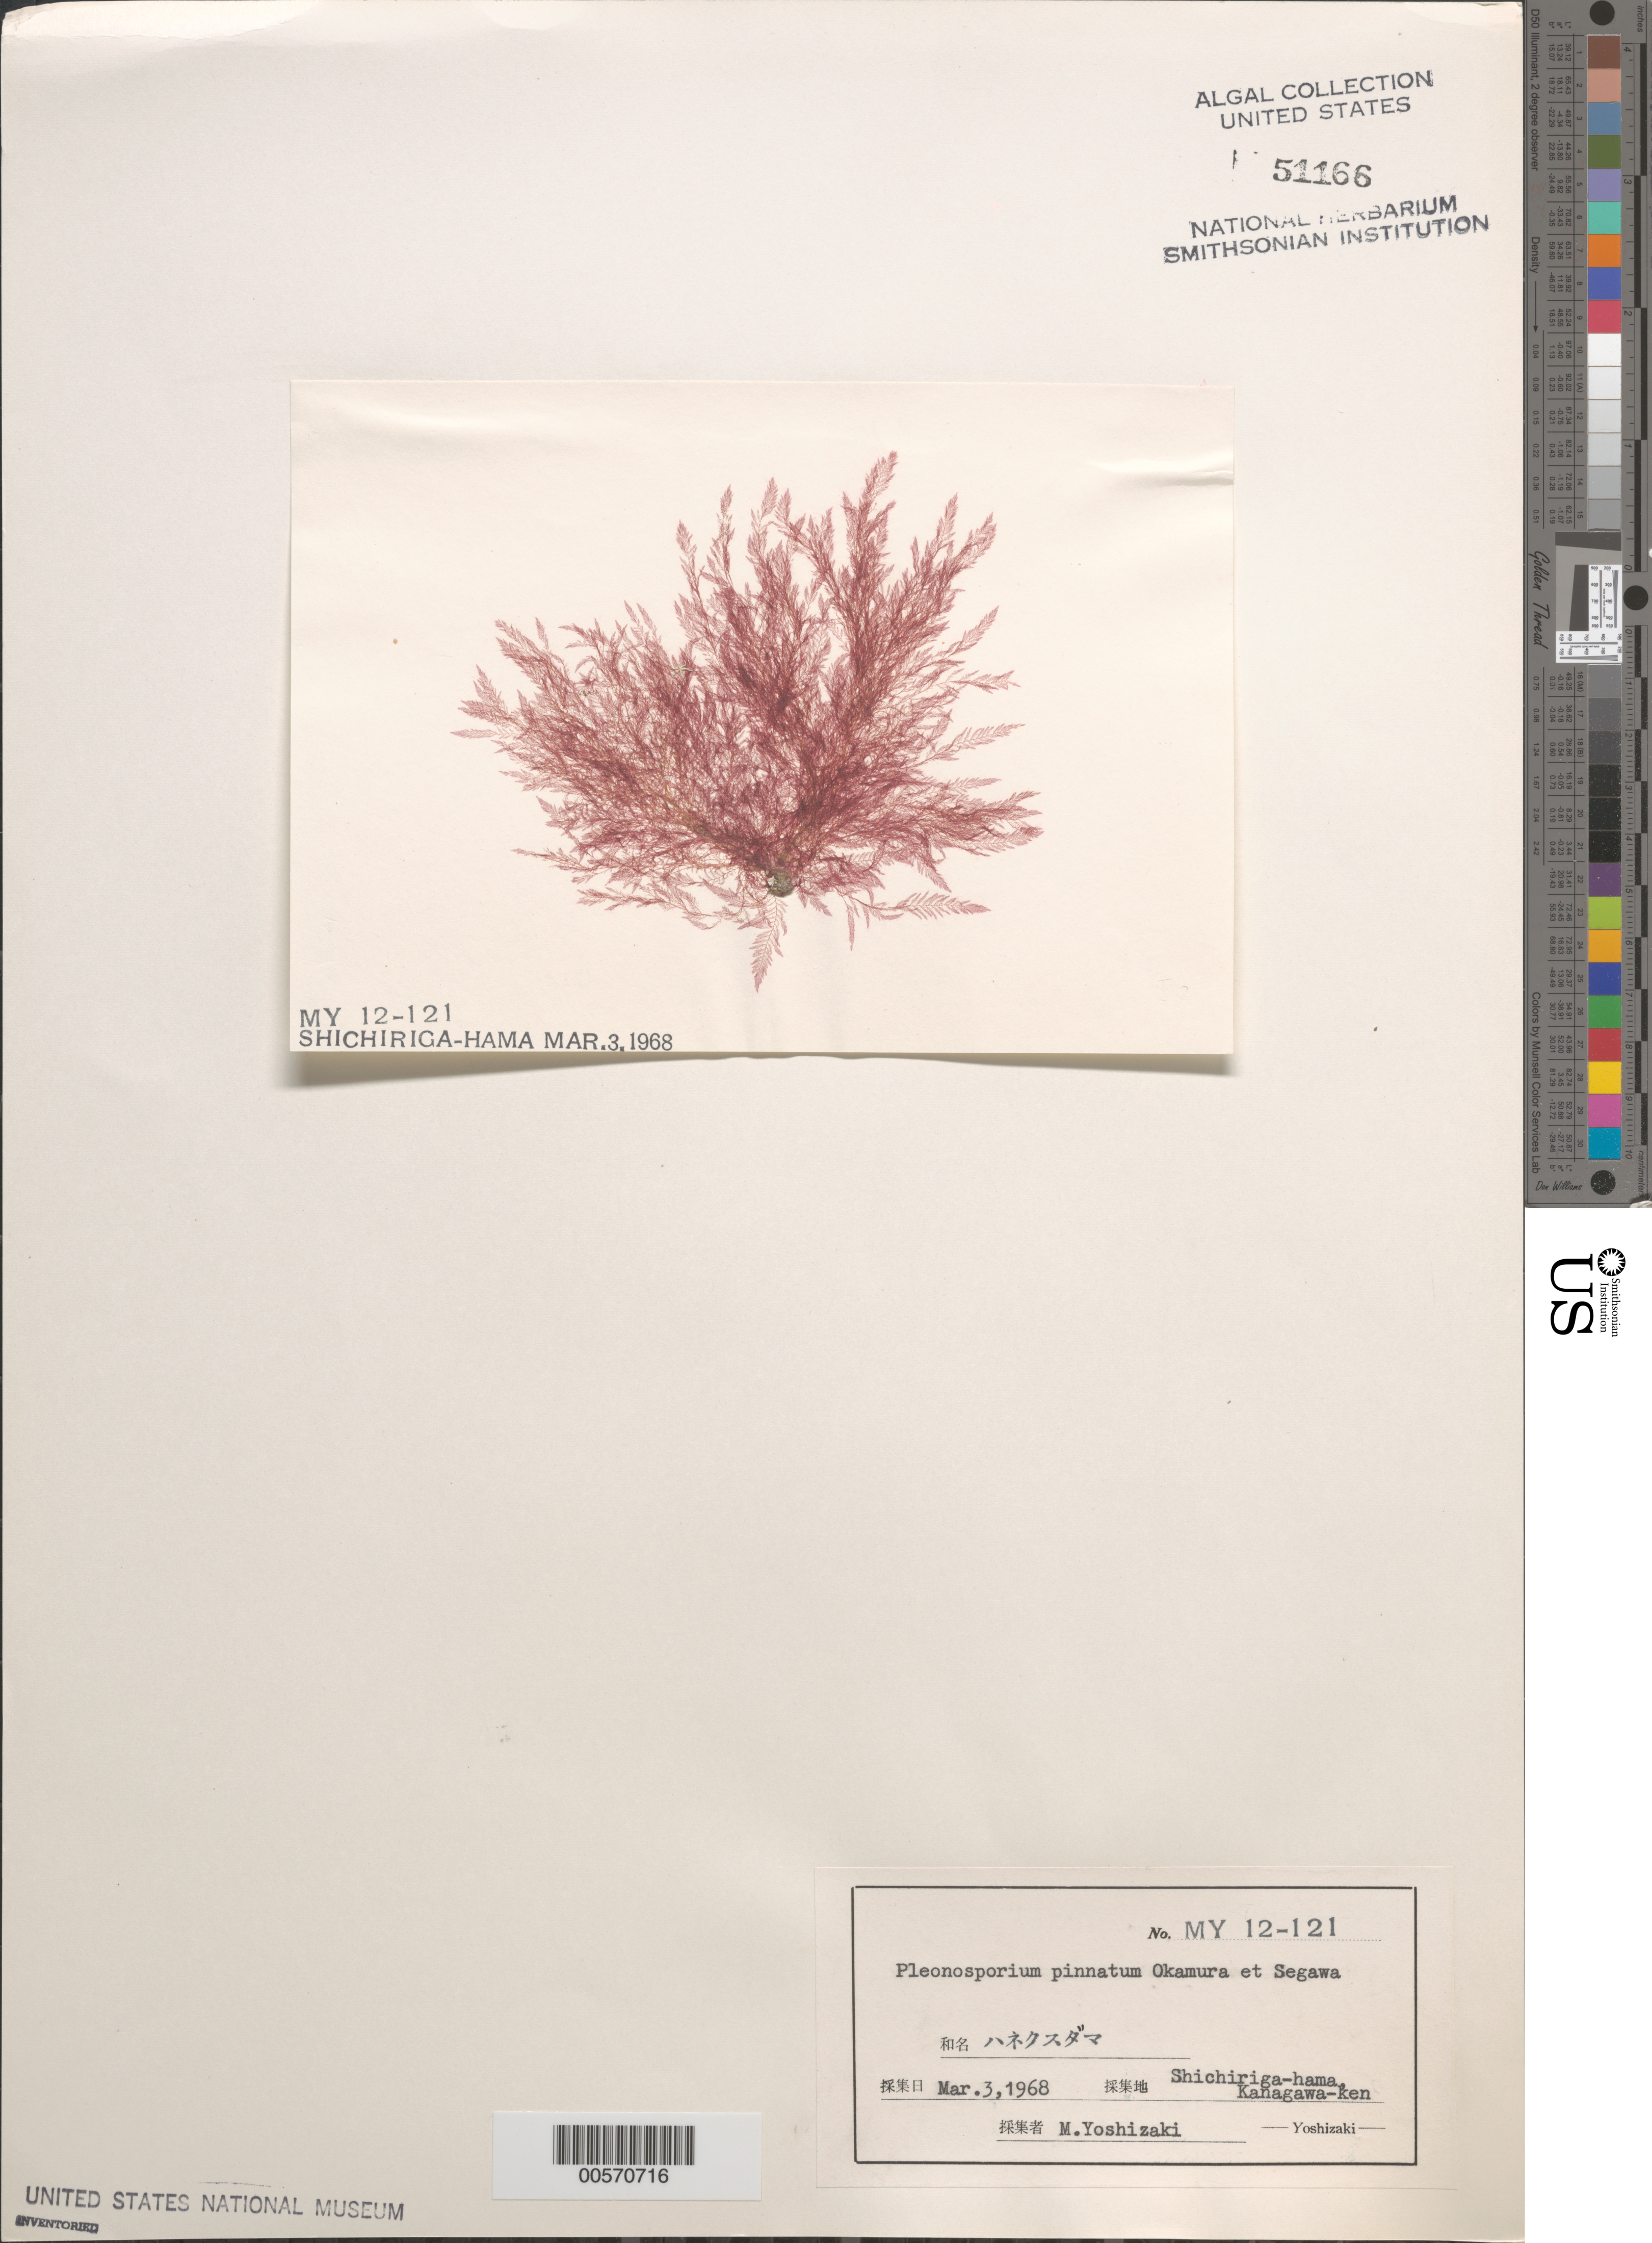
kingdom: Plantae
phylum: Rhodophyta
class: Florideophyceae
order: Ceramiales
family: Wrangeliaceae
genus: Pleonosporium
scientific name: Pleonosporium pinnatum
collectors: M. Yoshizaki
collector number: My 12-121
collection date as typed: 03 Mar 1968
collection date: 1968-03-03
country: Japan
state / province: Kanagawa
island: Honshu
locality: Shichiriga-hama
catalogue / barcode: US 51166